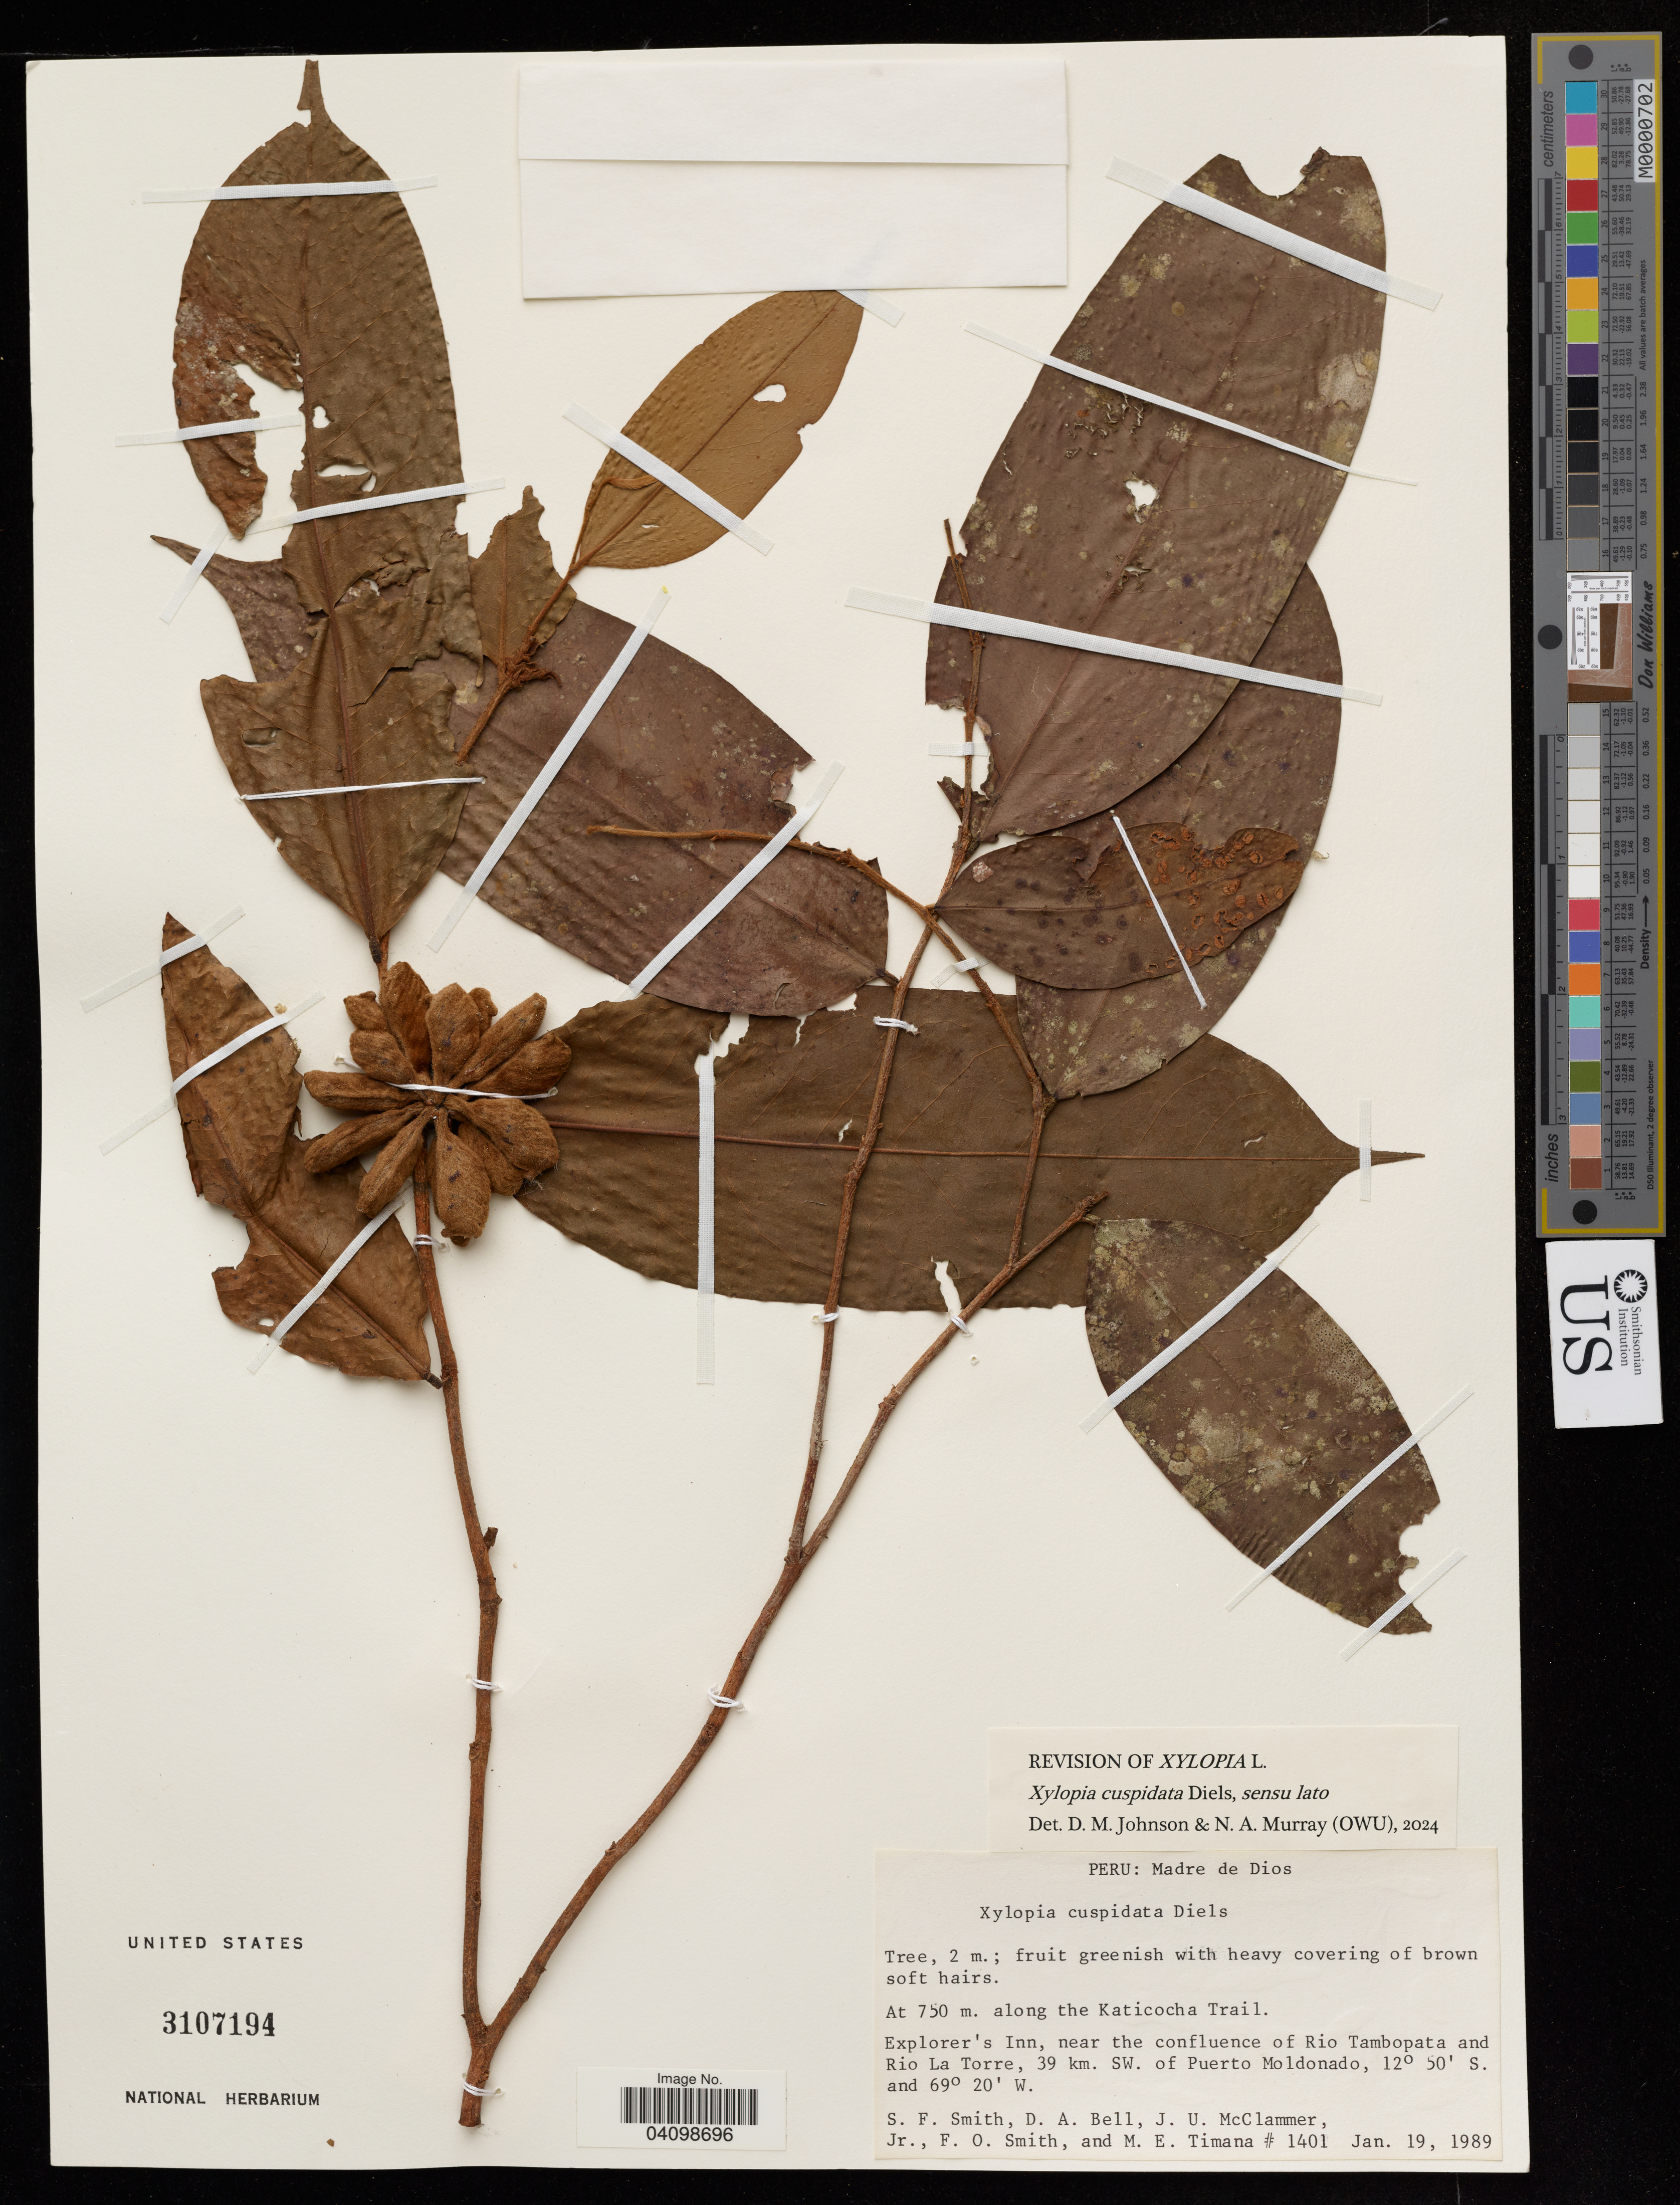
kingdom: Plantae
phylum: Tracheophyta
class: Magnoliopsida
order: Magnoliales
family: Annonaceae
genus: Xylopia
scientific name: Xylopia cuspidata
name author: Diels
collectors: D. A. Bell & J. McClammer Jr.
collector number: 1401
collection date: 1989-01-19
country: Peru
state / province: Madre de Dios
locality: Explorer's Inn, near the confluence of Rio Tambopata and Rio La Torre, 39 km. SW. of Puerto Moldonado.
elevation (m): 750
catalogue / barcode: US 3107194